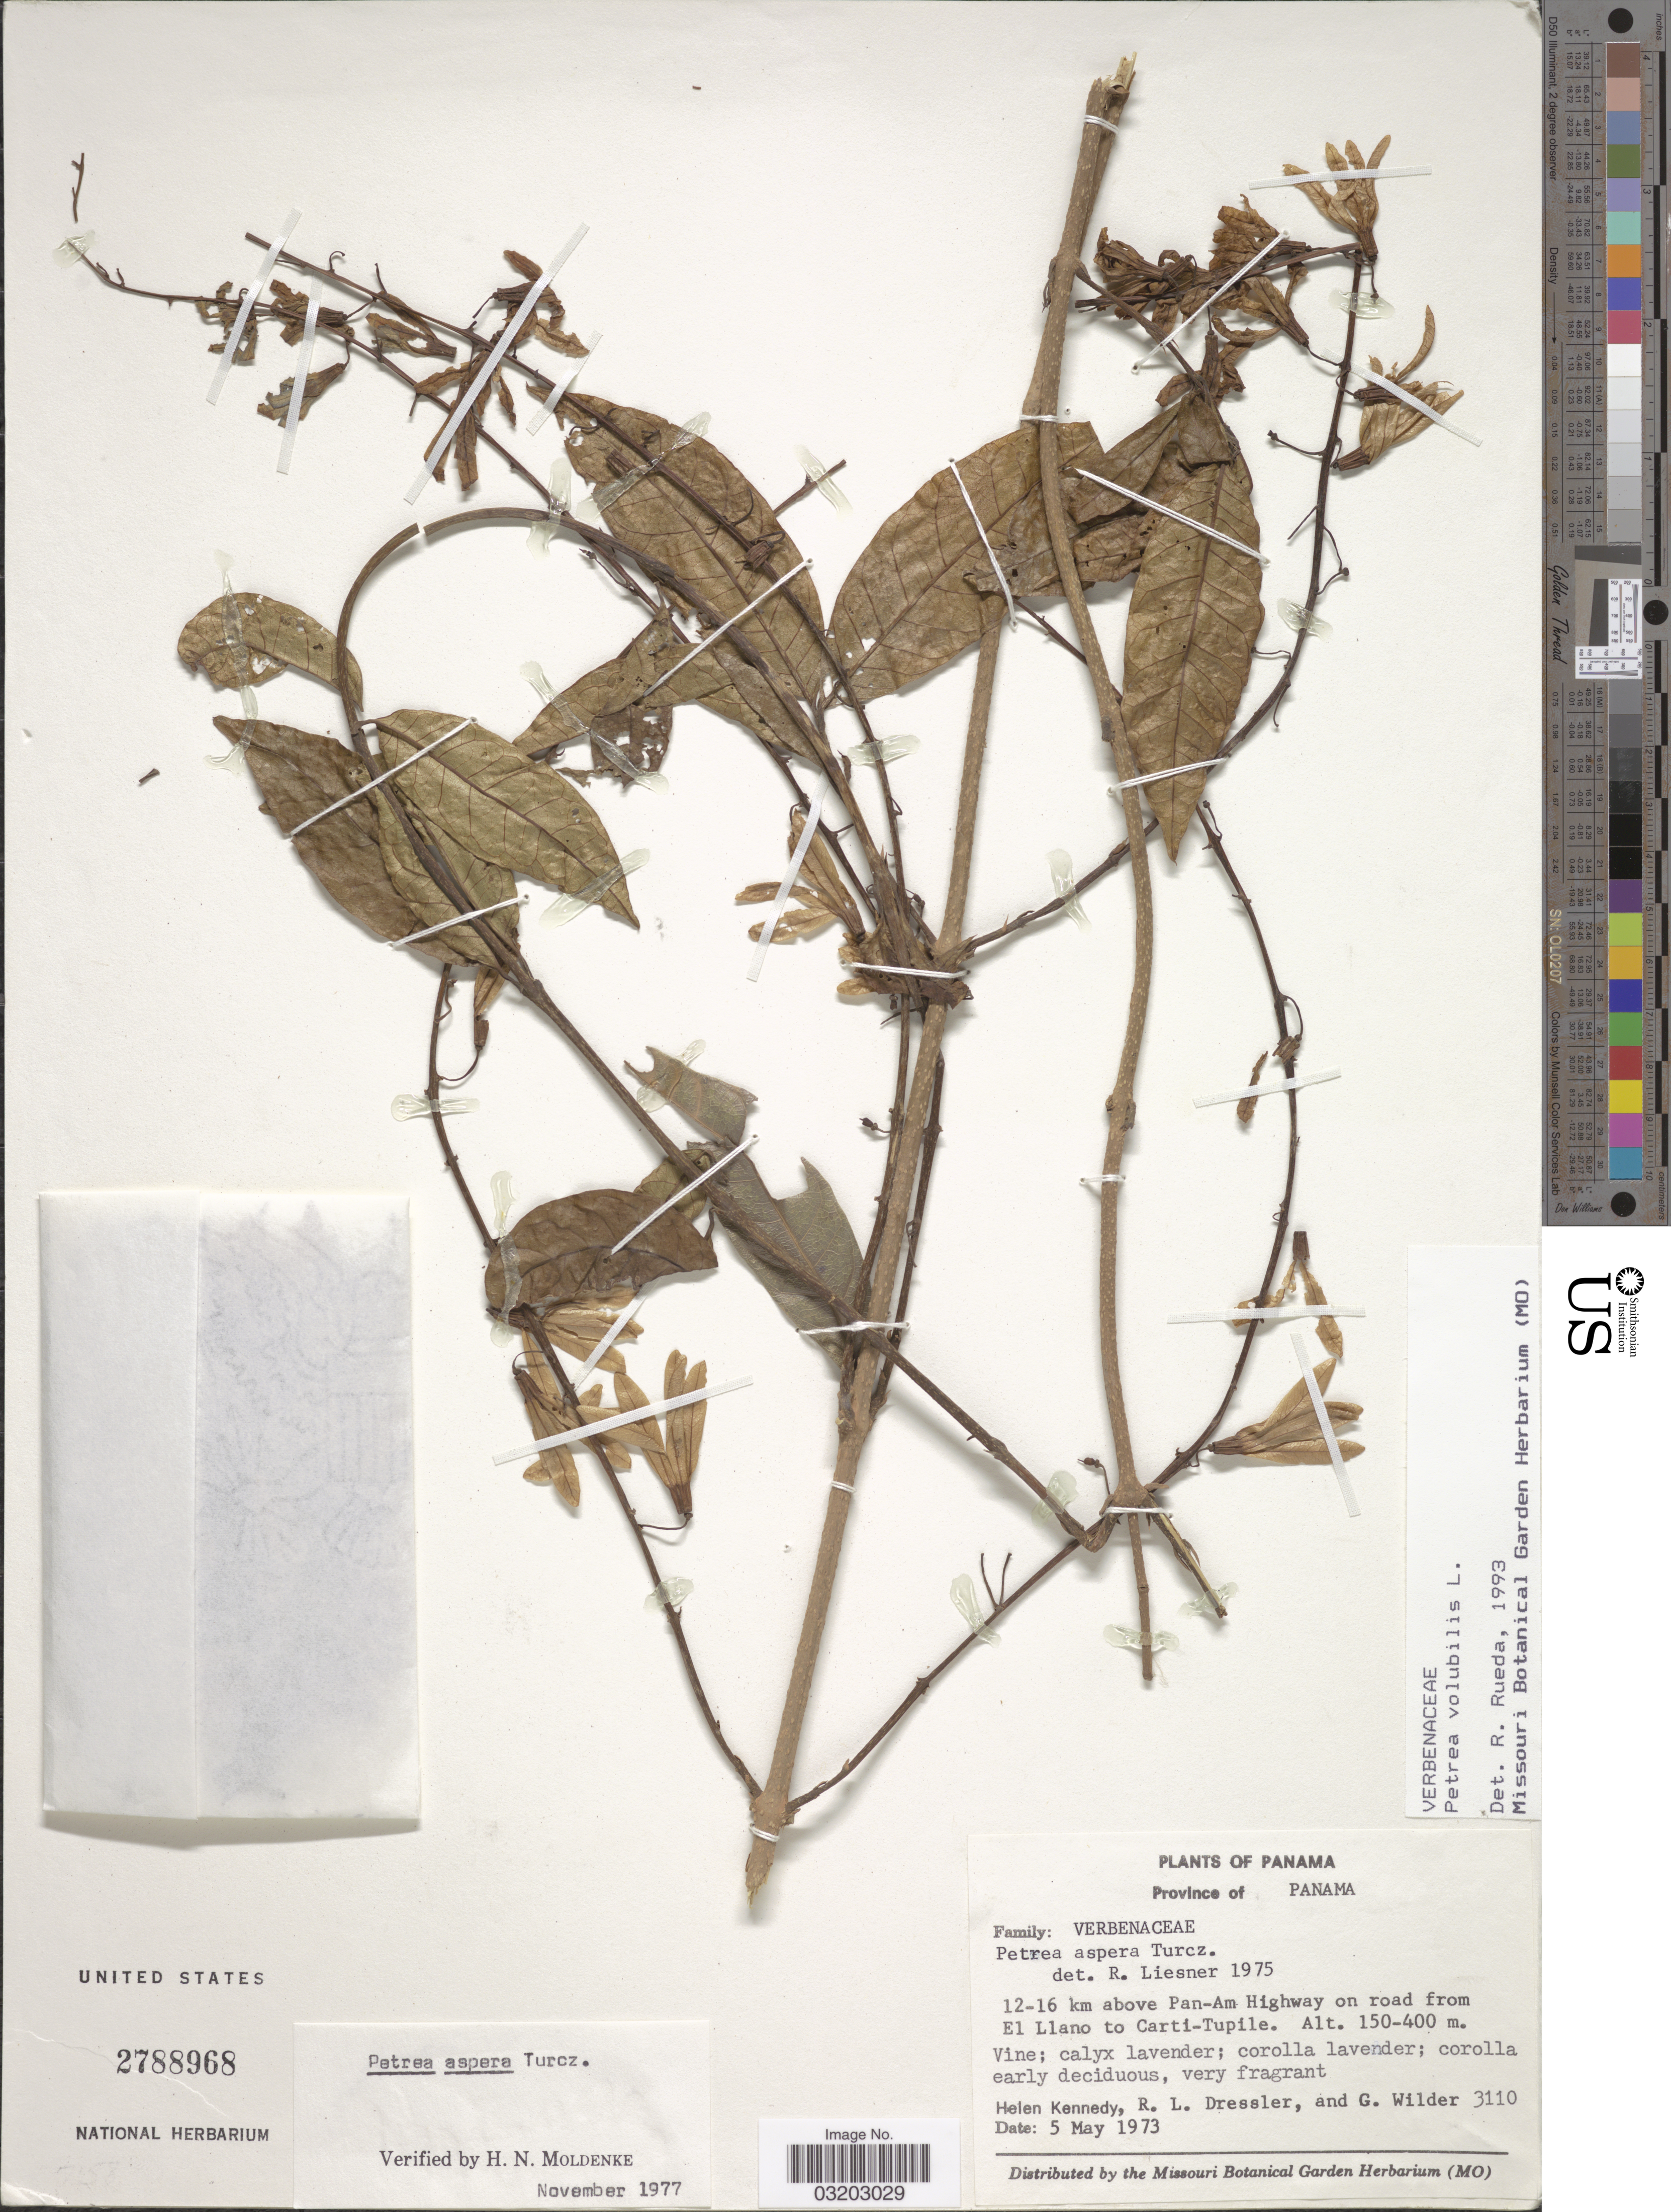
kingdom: Plantae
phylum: Tracheophyta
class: Magnoliopsida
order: Lamiales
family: Verbenaceae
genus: Petrea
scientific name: Petrea volubilis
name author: L.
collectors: H. Kennedy, R. Dressler & G. Wilder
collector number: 3110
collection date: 1973-05-05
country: Panama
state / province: Panamá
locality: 12-16 km above Pan-Am Highway on road from El Llano to Carti-Tupile.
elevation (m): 150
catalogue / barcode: US 2788968